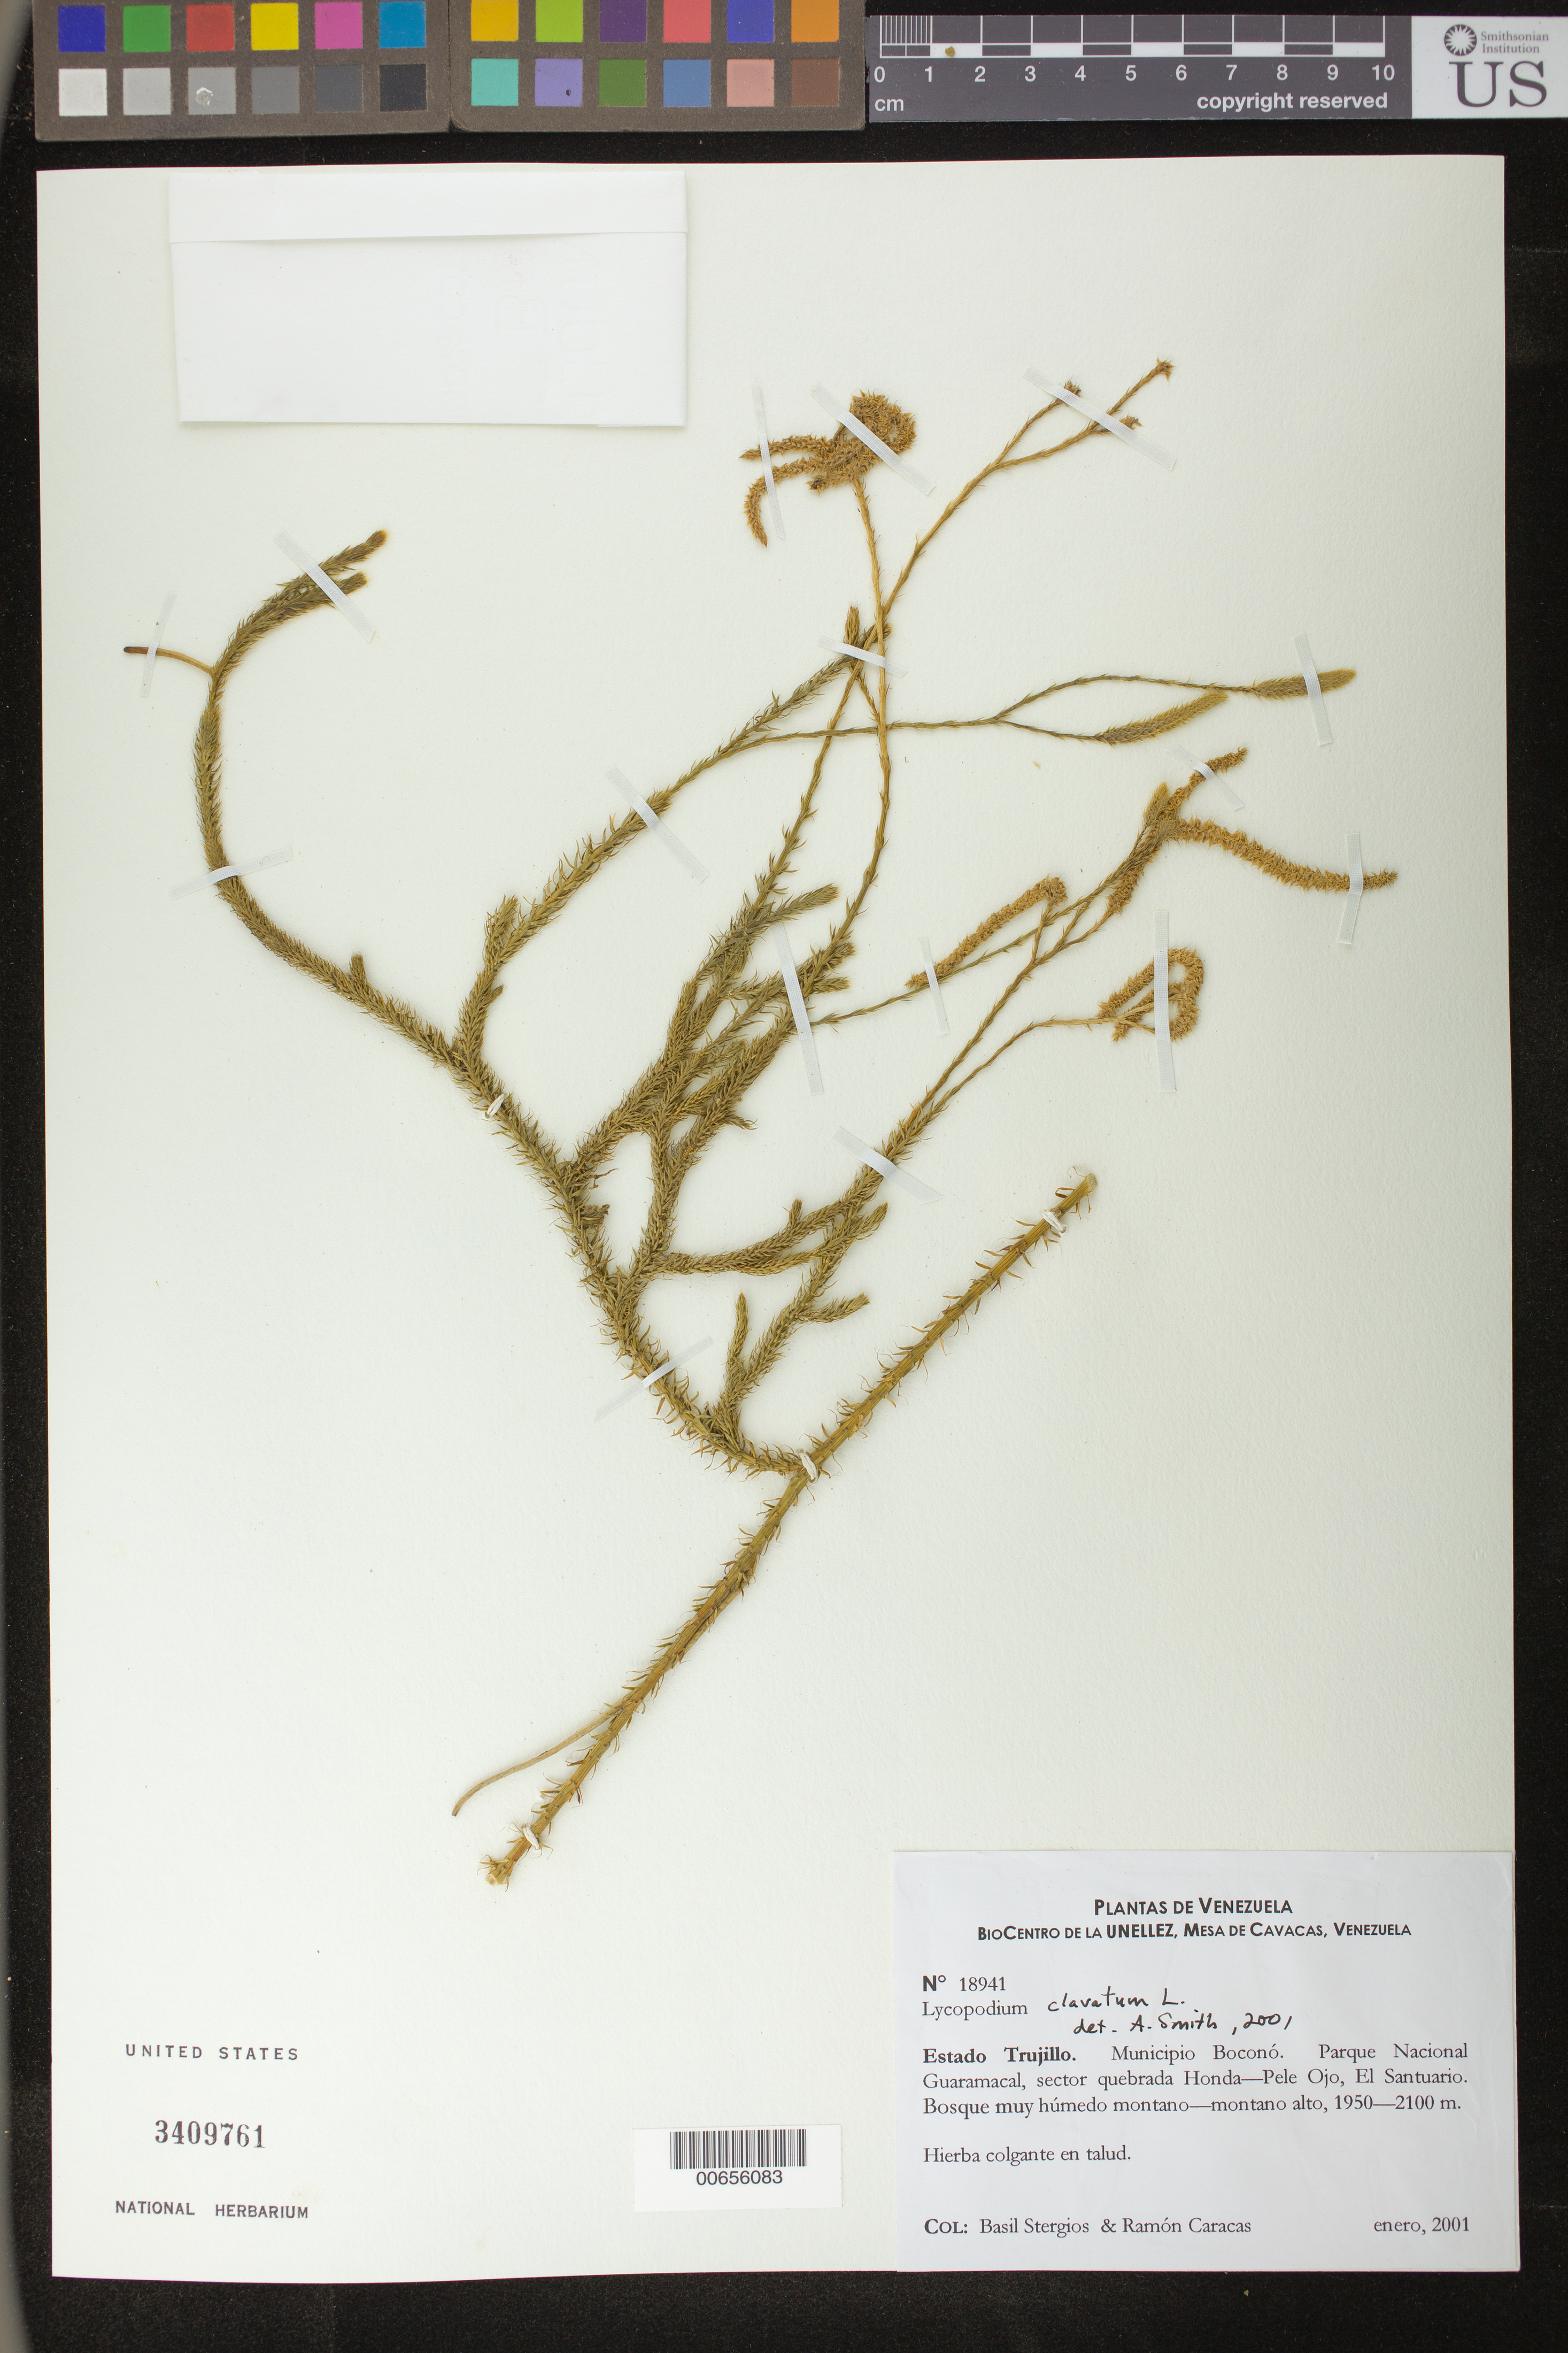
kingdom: Plantae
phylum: Tracheophyta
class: Lycopodiopsida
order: Lycopodiales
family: Lycopodiaceae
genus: Lycopodium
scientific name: Lycopodium clavatum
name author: L.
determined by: Smith, Alan R., (UC)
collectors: B. G. Stergios & R. Caracas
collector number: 18941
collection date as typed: Jan 2001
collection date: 2001-01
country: Venezuela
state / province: Trujillo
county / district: Boconó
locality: Parque Nacional Guaramacal, sector quebrada Honda-Pele Ojo, El Santuario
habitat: Bosque muy húmedo montano-montano alto.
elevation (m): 1950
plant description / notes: PORT, UC, US, VEN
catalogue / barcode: US 3409761